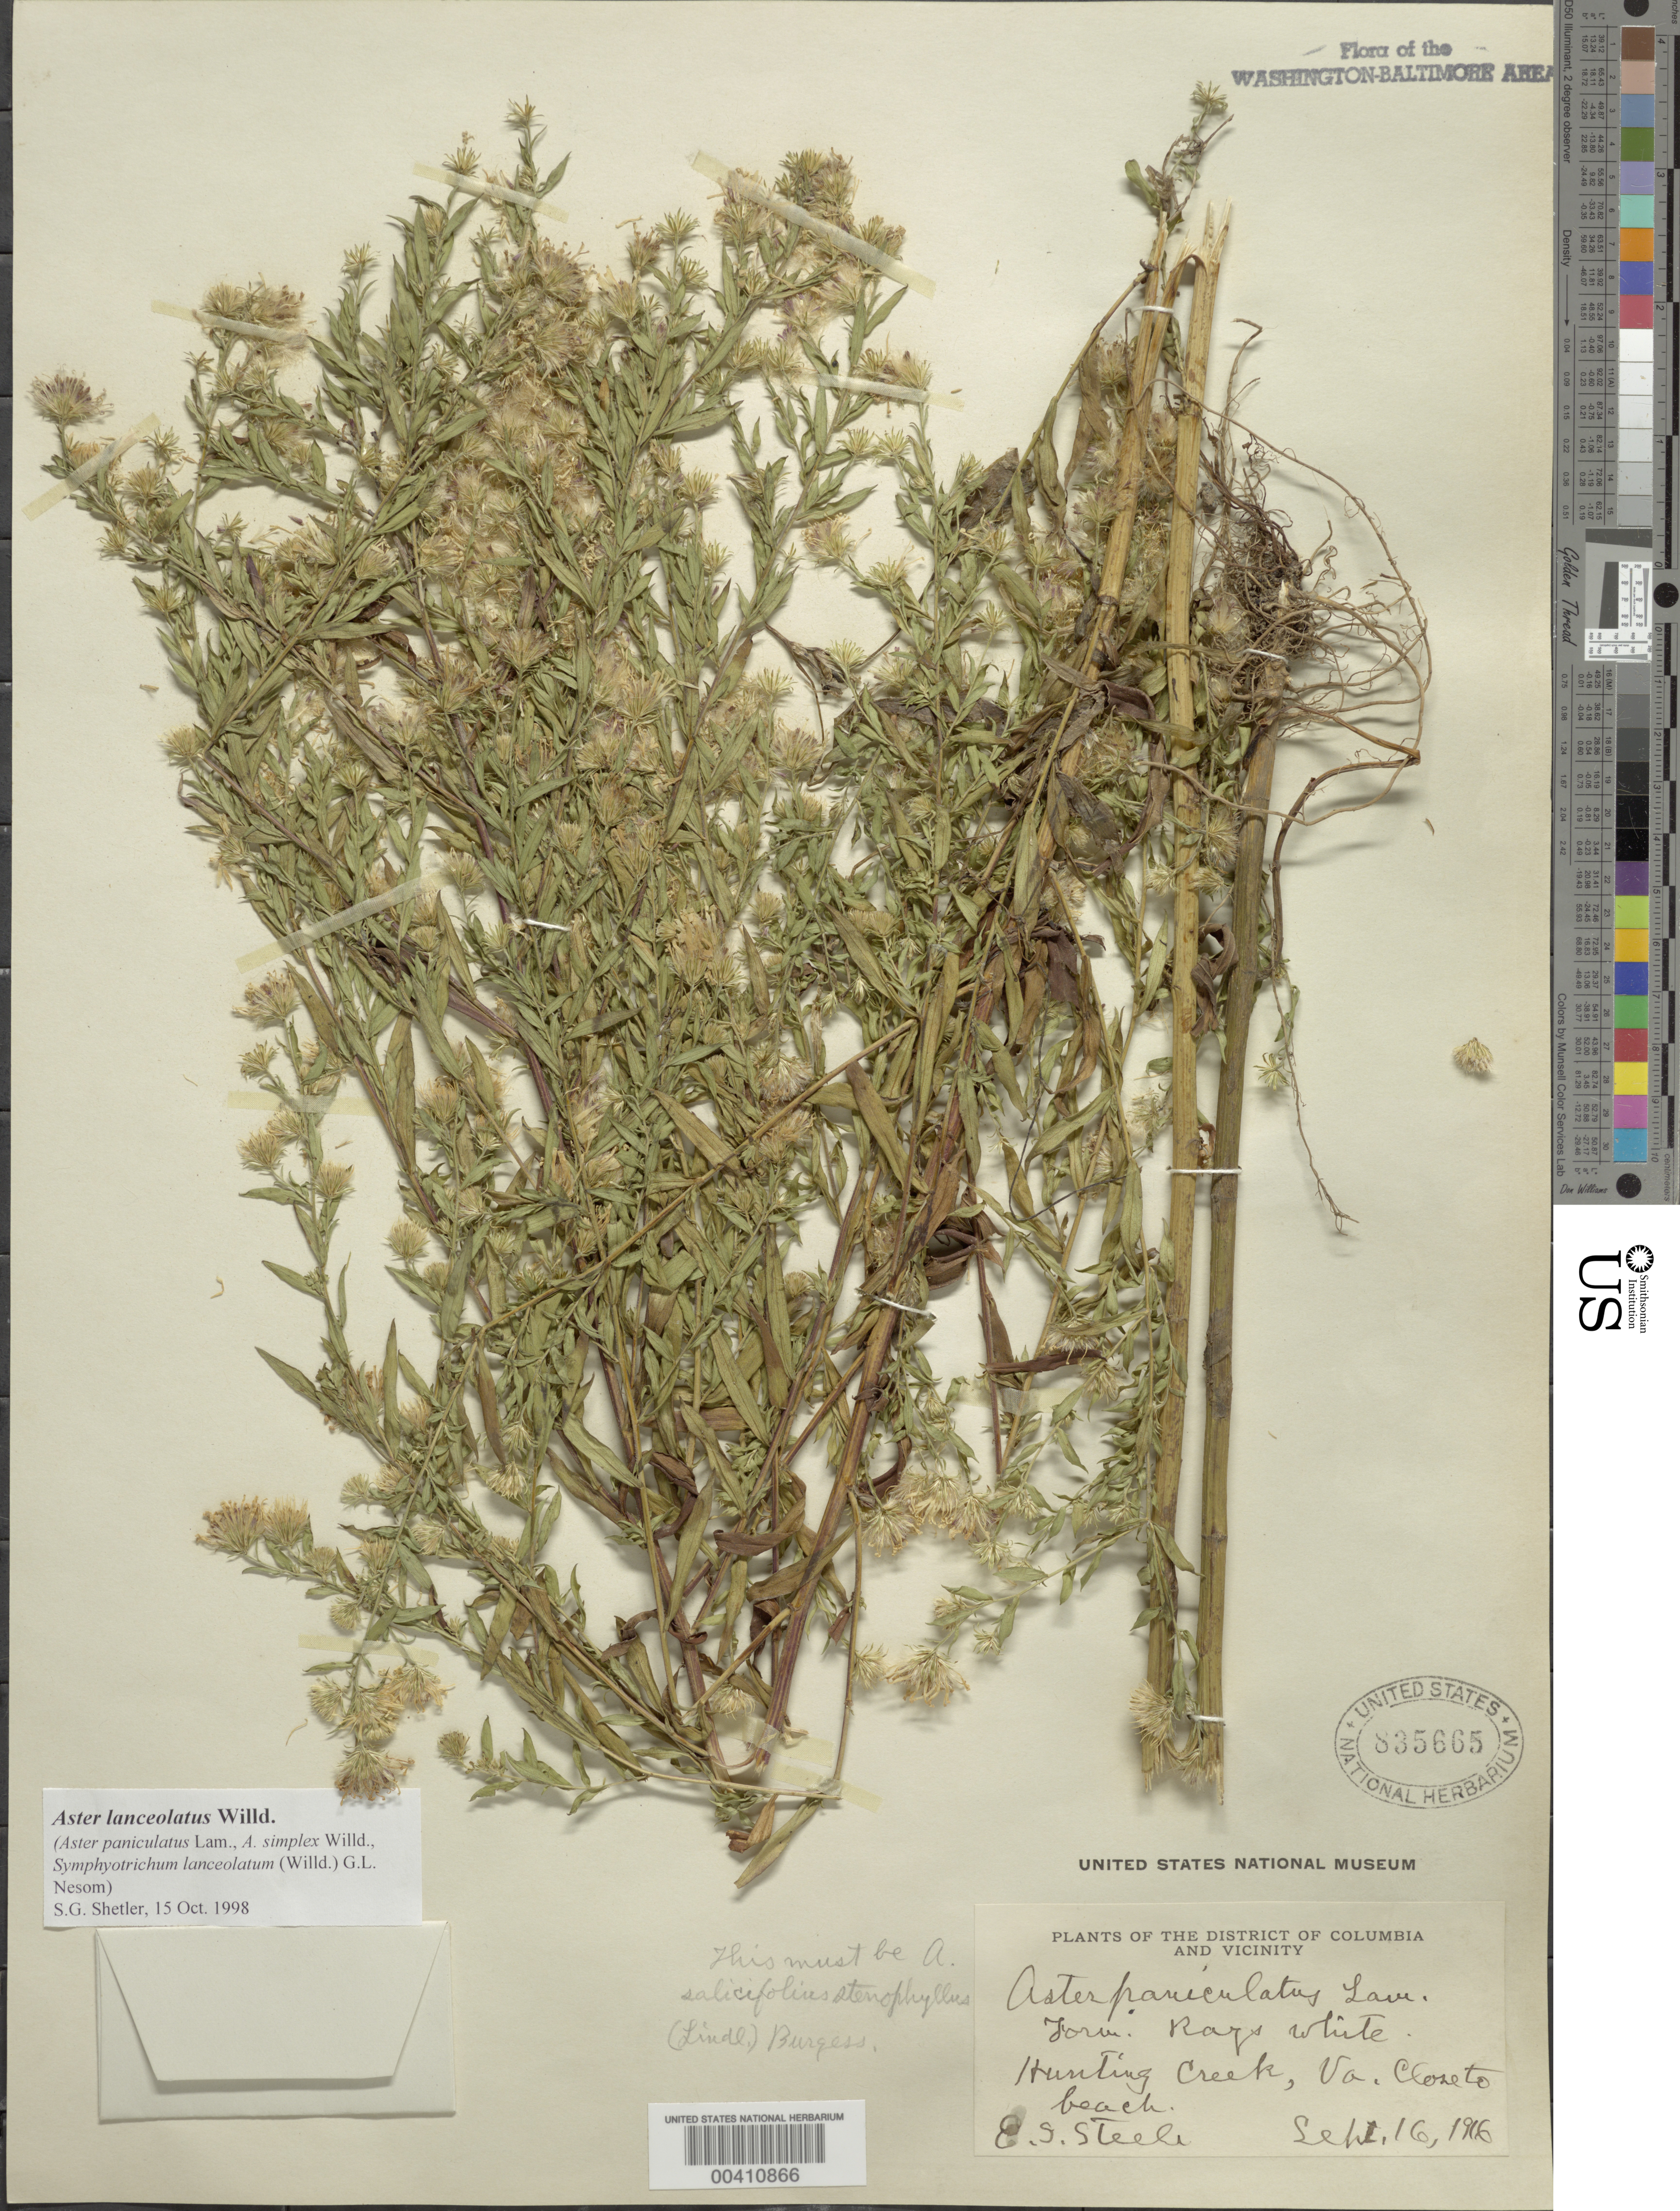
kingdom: Plantae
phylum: Tracheophyta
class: Magnoliopsida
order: Asterales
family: Asteraceae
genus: Symphyotrichum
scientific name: Symphyotrichum lanceolatum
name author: (Willd.) G.L. Nesom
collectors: E. Steele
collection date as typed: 16 Sep 1916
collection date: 1916-09-16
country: United States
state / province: Virginia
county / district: Fairfax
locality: Hunting Creek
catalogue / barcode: US 835665